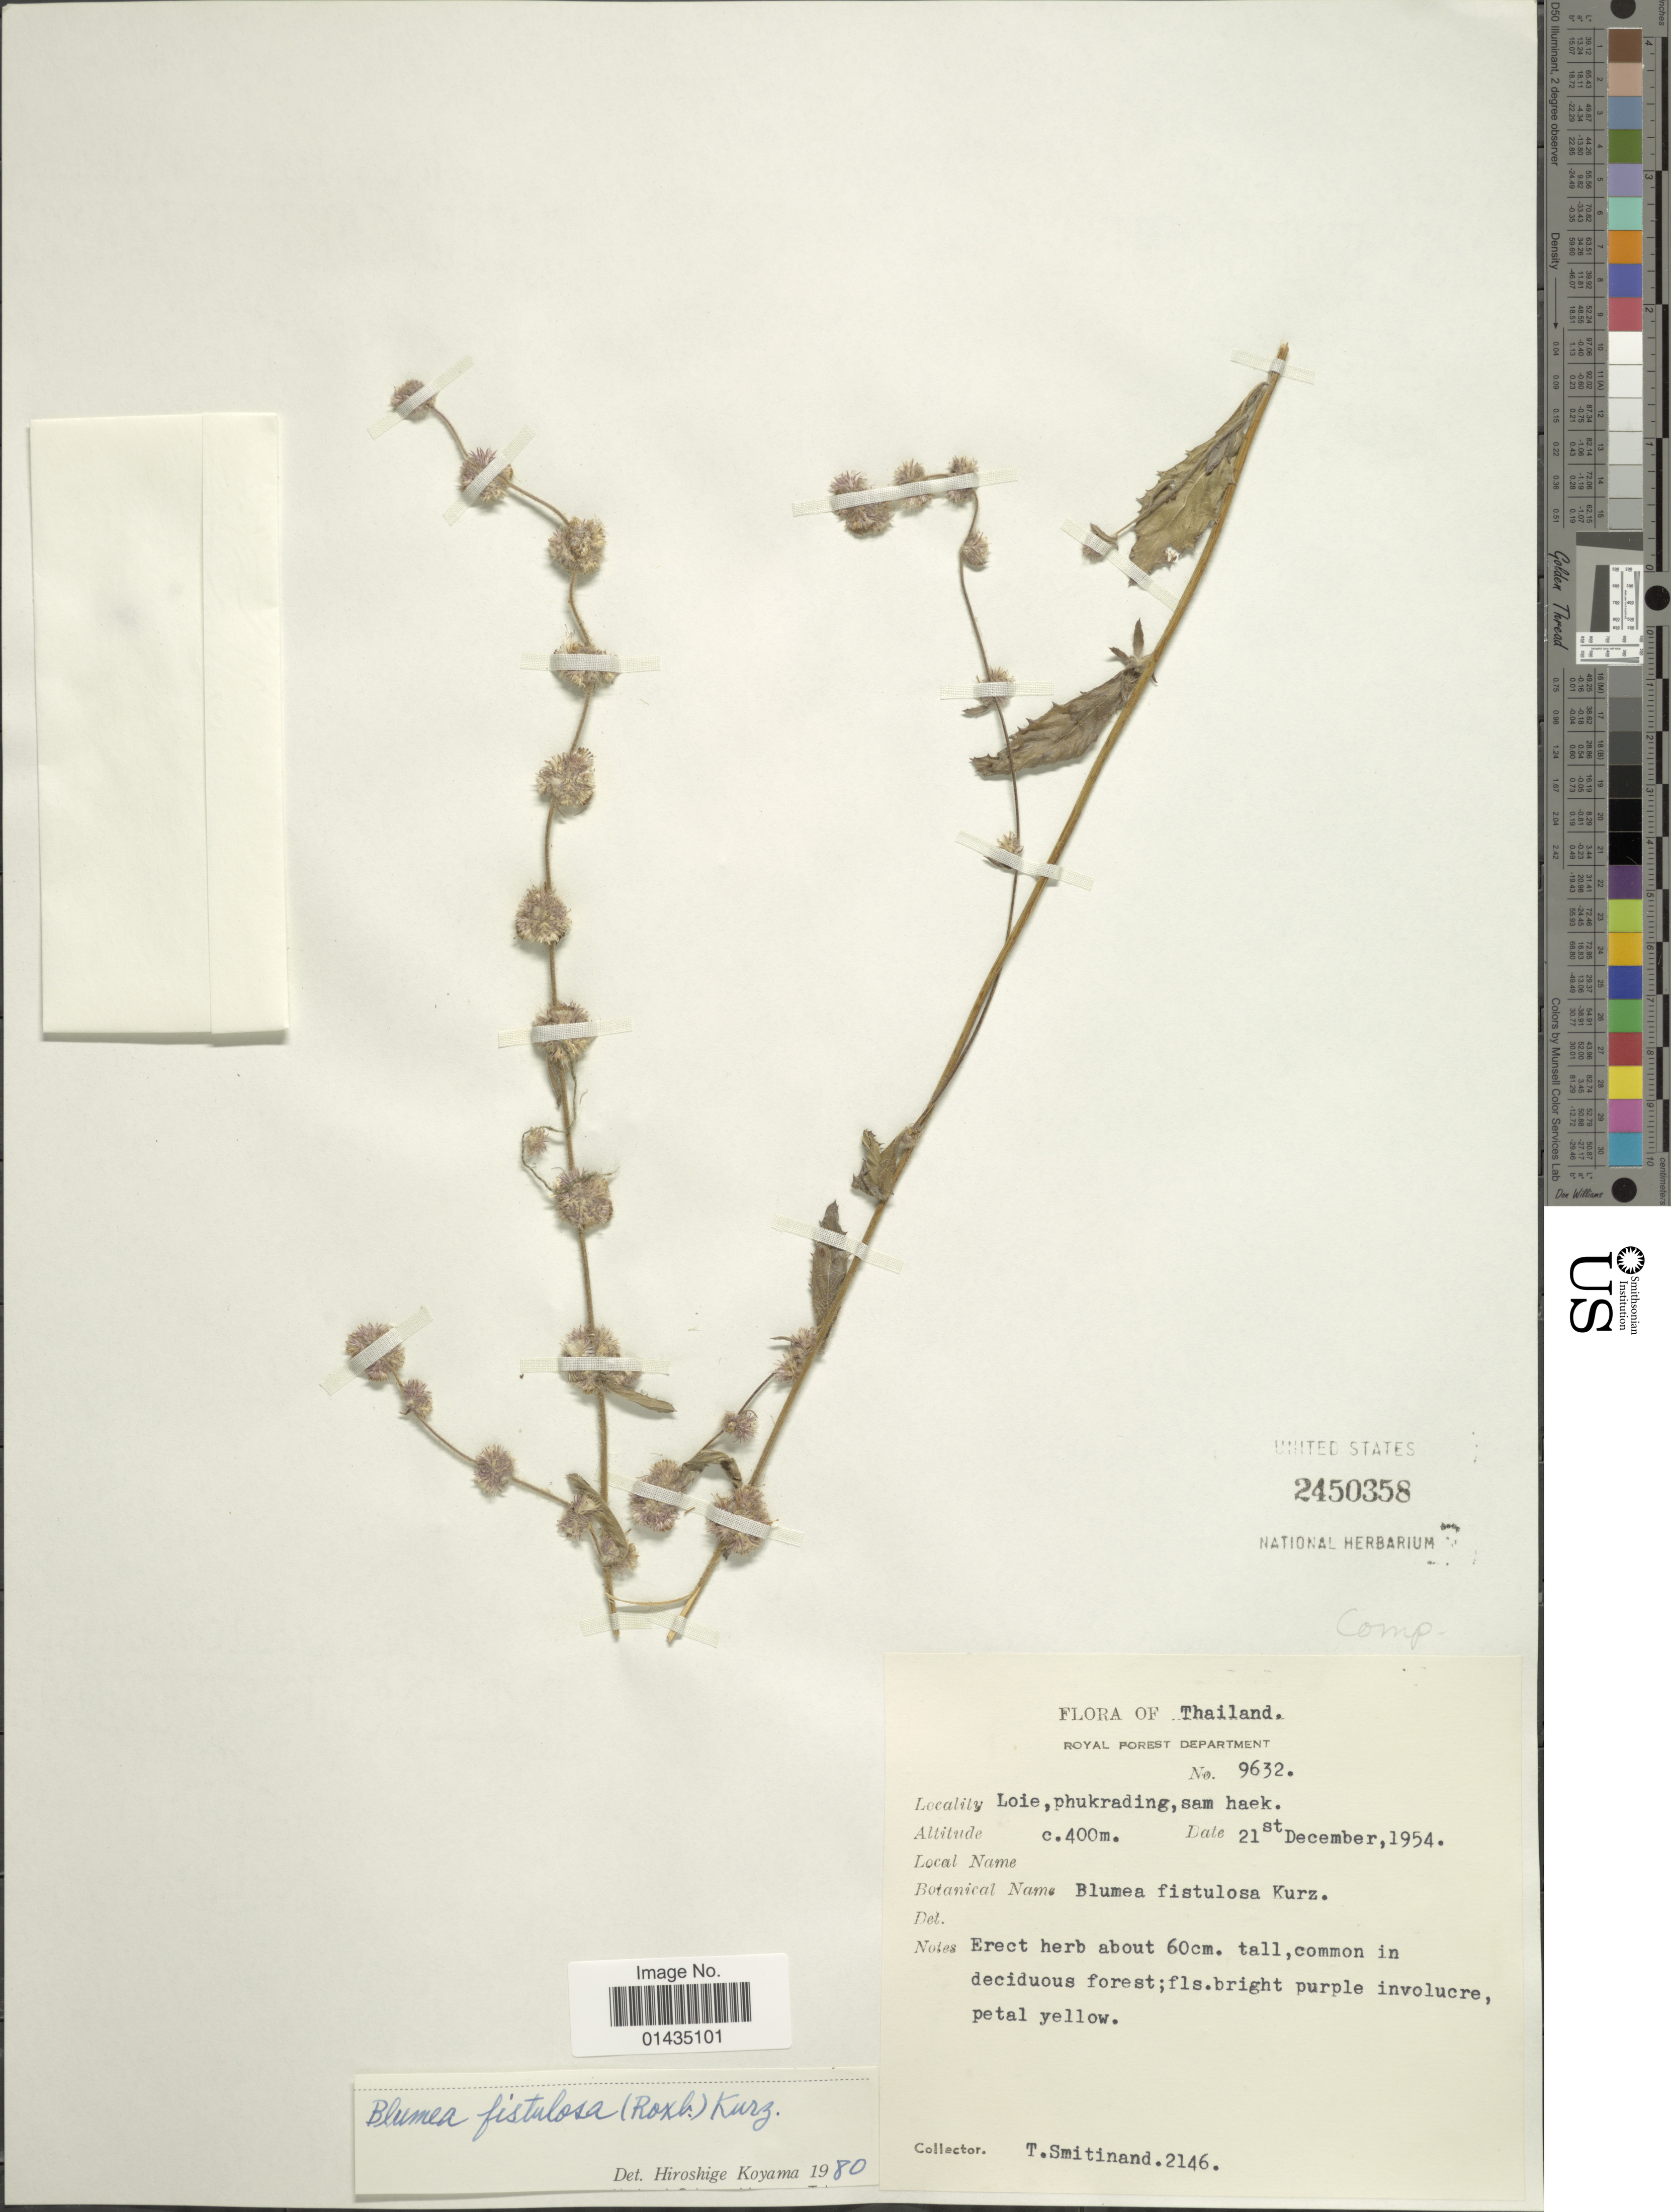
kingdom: Plantae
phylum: Tracheophyta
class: Magnoliopsida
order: Asterales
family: Asteraceae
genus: Blumea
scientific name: Blumea fistulosa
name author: (Roxb.) Kurz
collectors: T. Smitinand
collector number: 2146/9632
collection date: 1954-12-21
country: Thailand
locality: Royal Forest Department, Loie, phukrading, sam haek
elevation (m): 400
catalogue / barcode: US 2450358